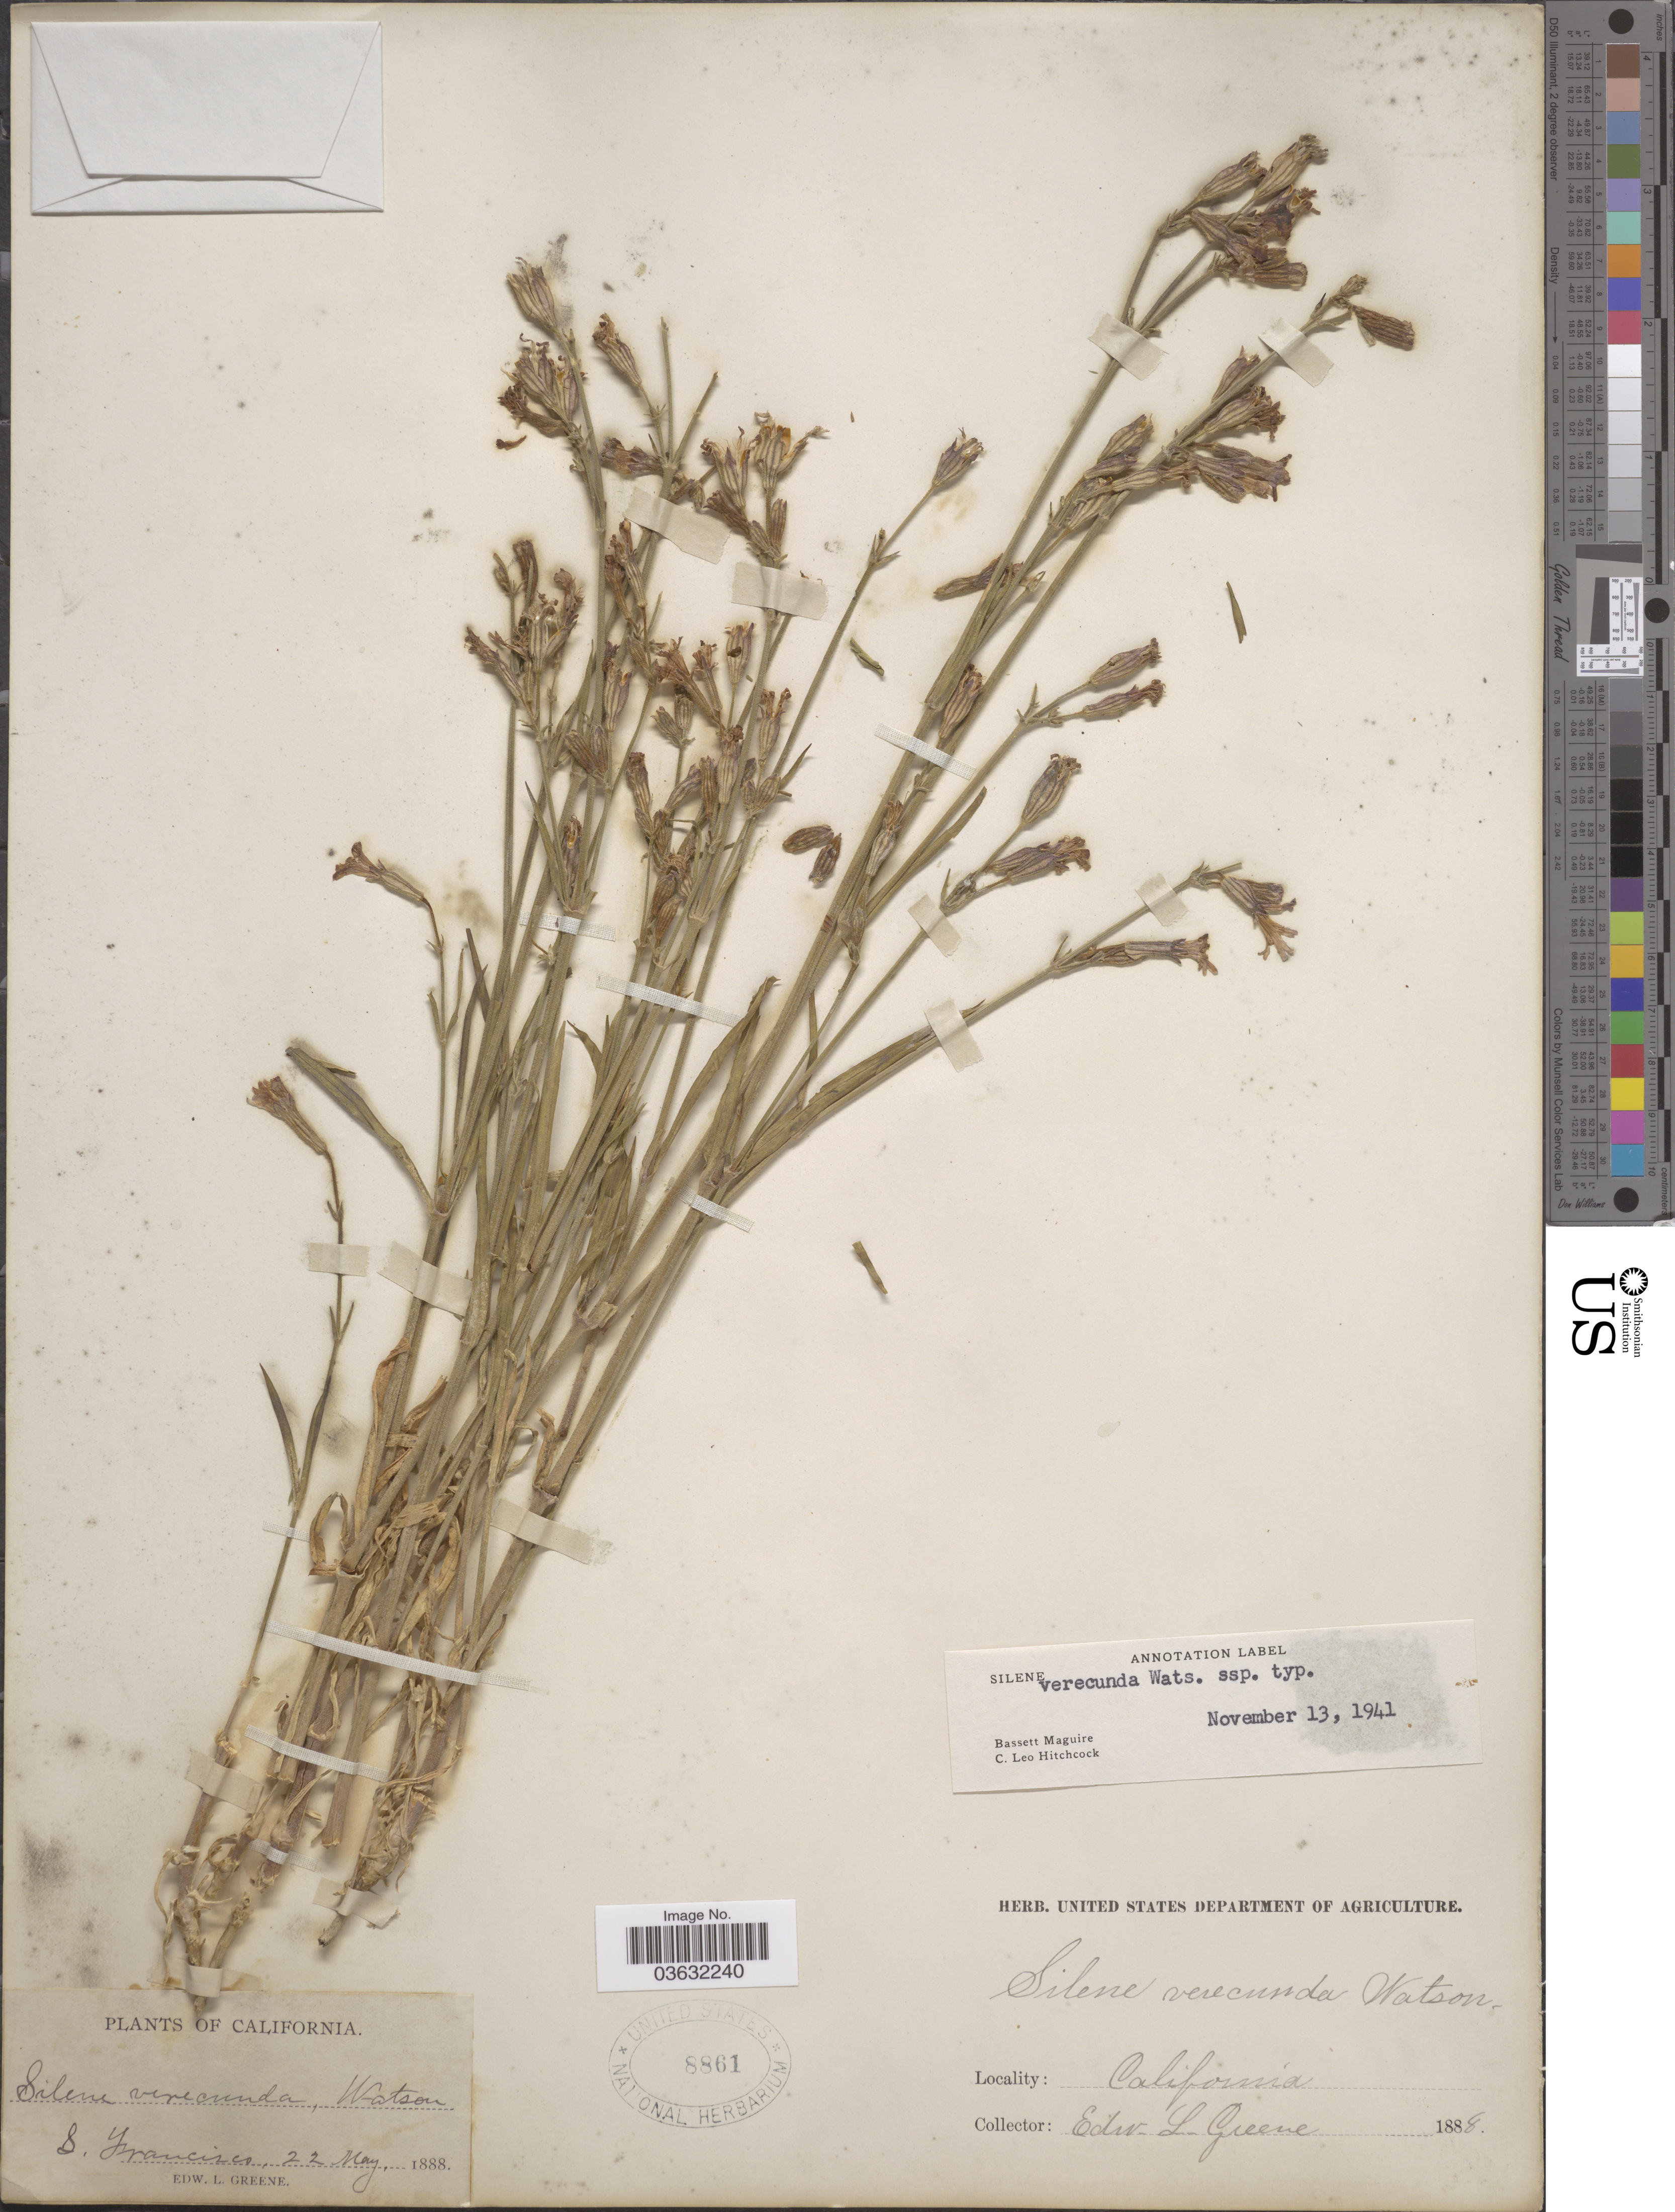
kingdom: Plantae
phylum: Tracheophyta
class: Magnoliopsida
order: Caryophyllales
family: Caryophyllaceae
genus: Silene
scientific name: Silene verecunda subsp. typica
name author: C.L. Hitchc. & Maguire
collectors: E. L. Greene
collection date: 1888-05-22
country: United States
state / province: California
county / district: San Francisco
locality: S. Francisco.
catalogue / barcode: US 8861